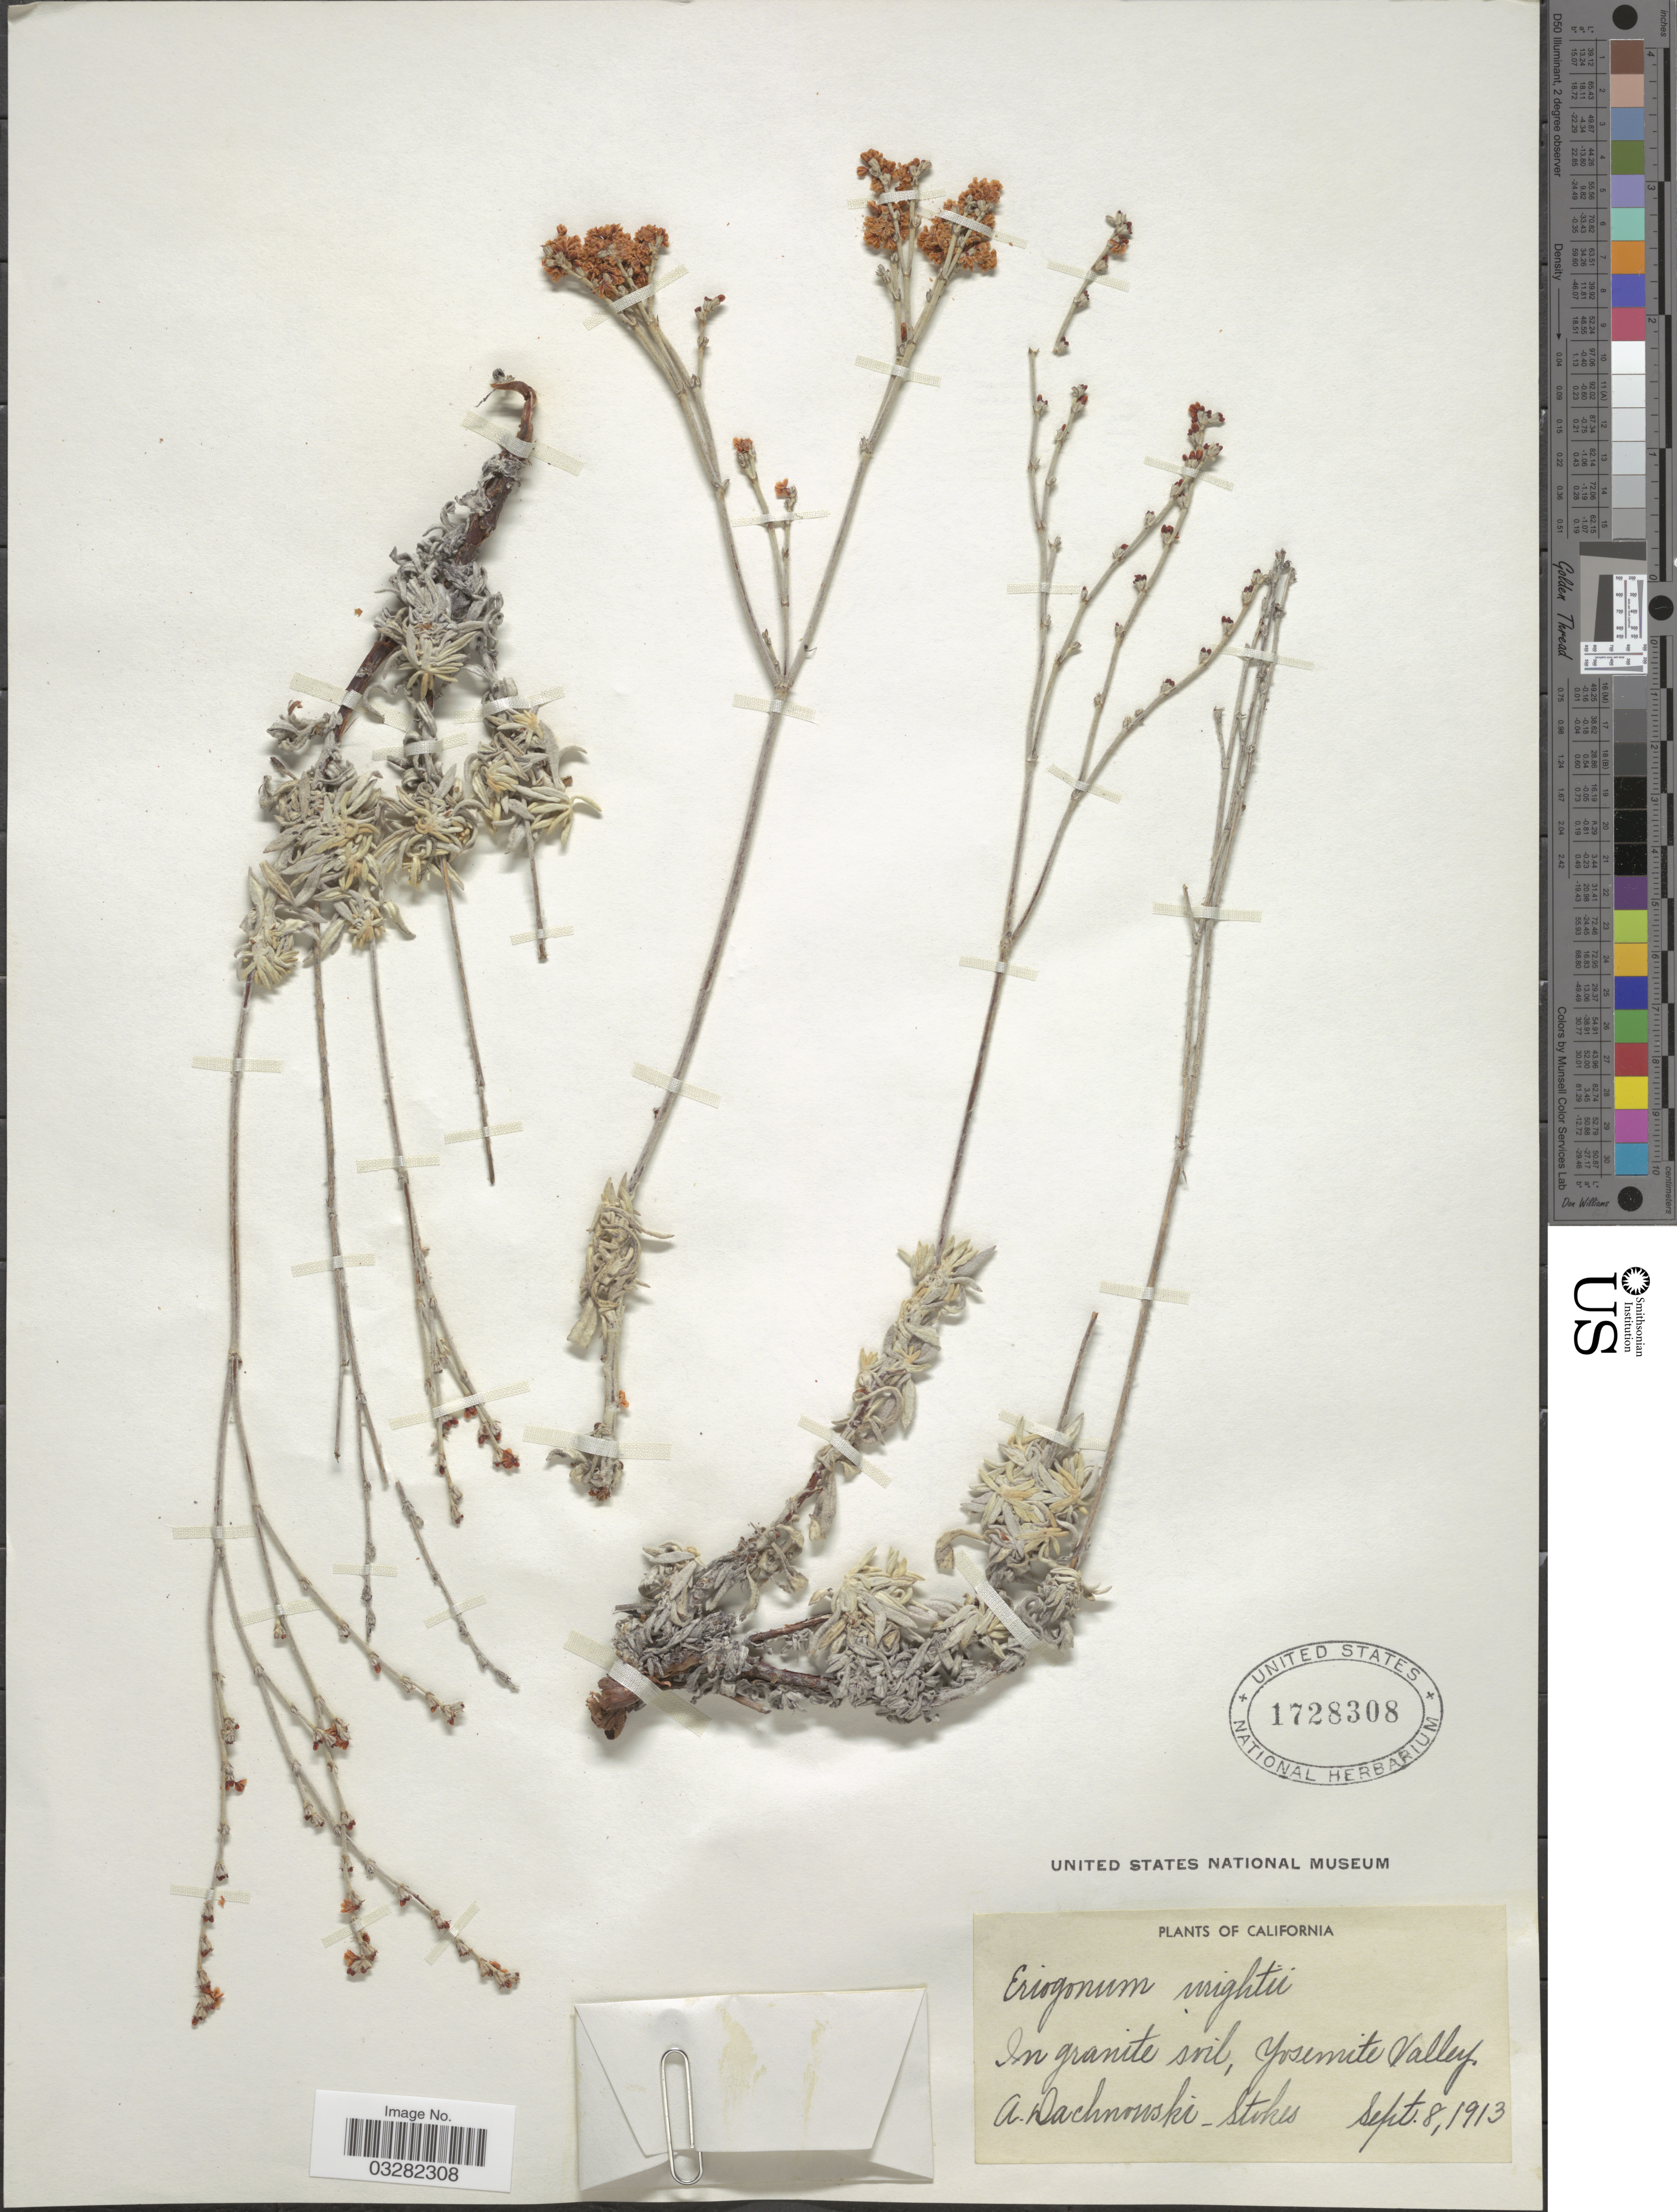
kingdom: Plantae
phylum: Tracheophyta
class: Magnoliopsida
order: Caryophyllales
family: Polygonaceae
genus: Eriogonum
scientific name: Eriogonum wrightii var. subscaposum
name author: S. Watson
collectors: A. P. Dachnowski-Stokes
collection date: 1913-09-08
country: United States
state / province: California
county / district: Mariposa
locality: In granite soil, Yosemite Valley.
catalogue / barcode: US 1728308